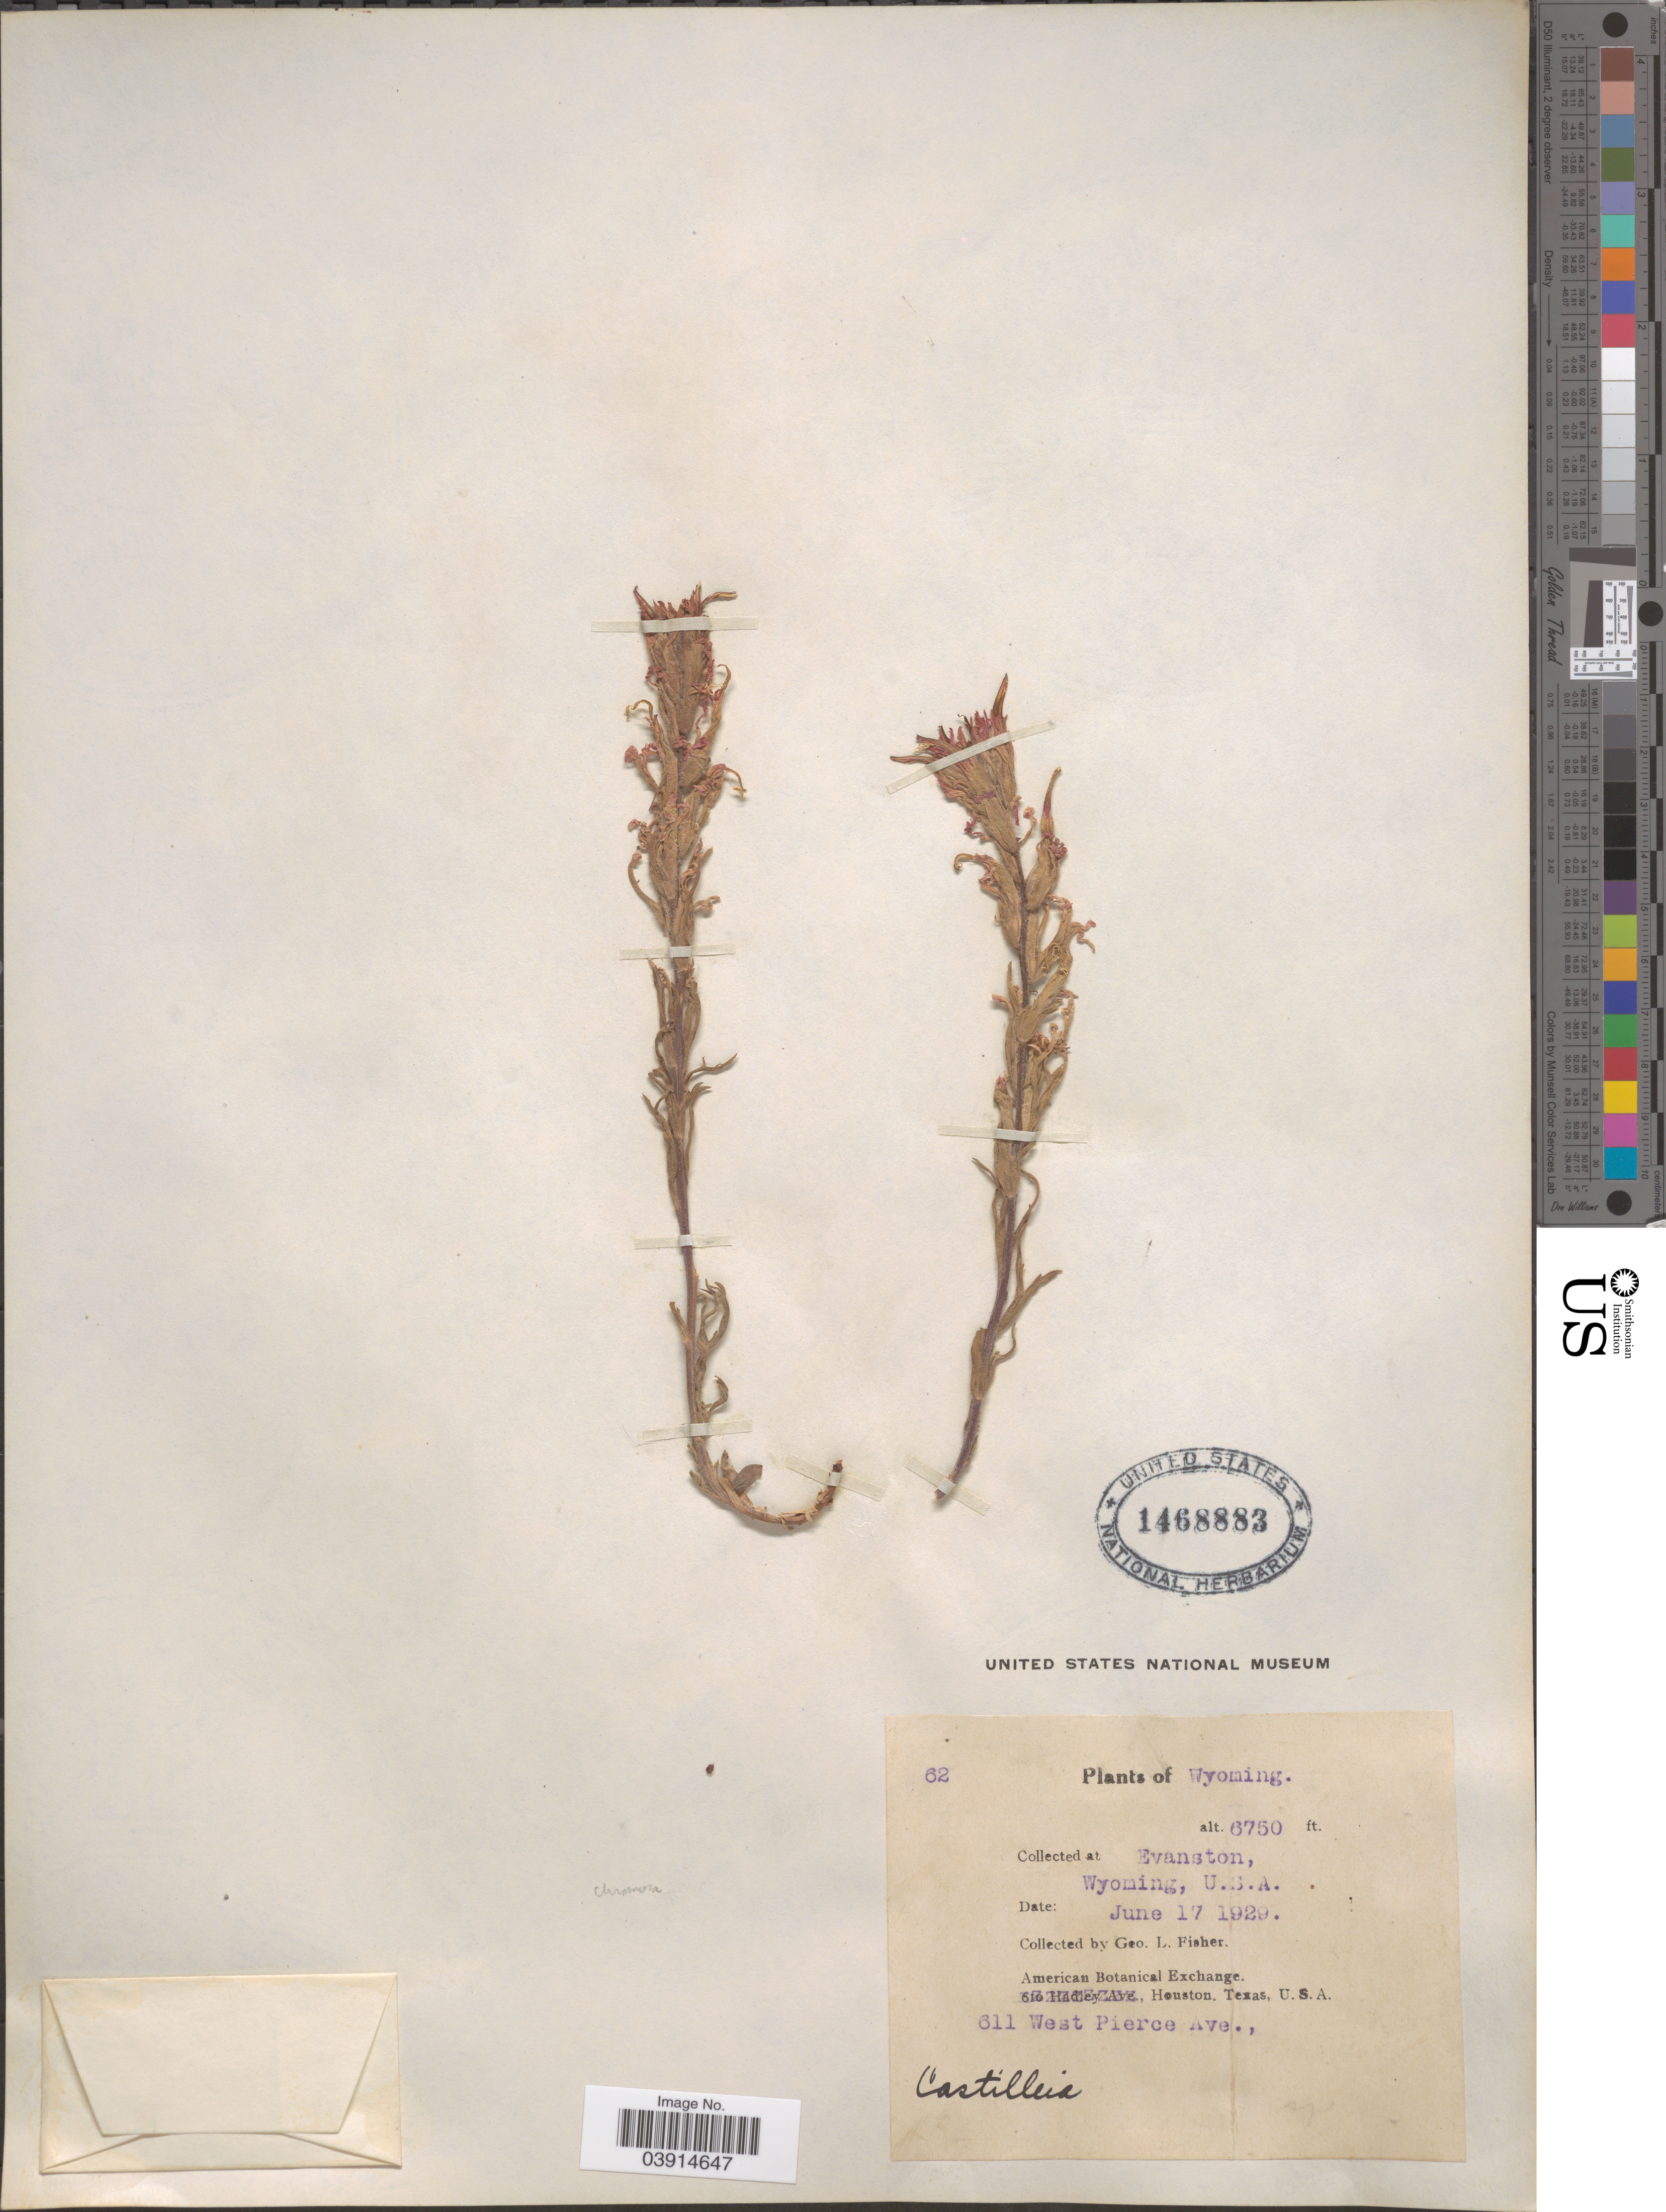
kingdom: Plantae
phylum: Tracheophyta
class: Magnoliopsida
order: Lamiales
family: Orobanchaceae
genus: Castilleja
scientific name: Castilleja sp.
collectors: G. L. Fisher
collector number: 62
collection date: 1929-06-17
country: United States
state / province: Wyoming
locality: Evanston.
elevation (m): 2057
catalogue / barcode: US 1468883